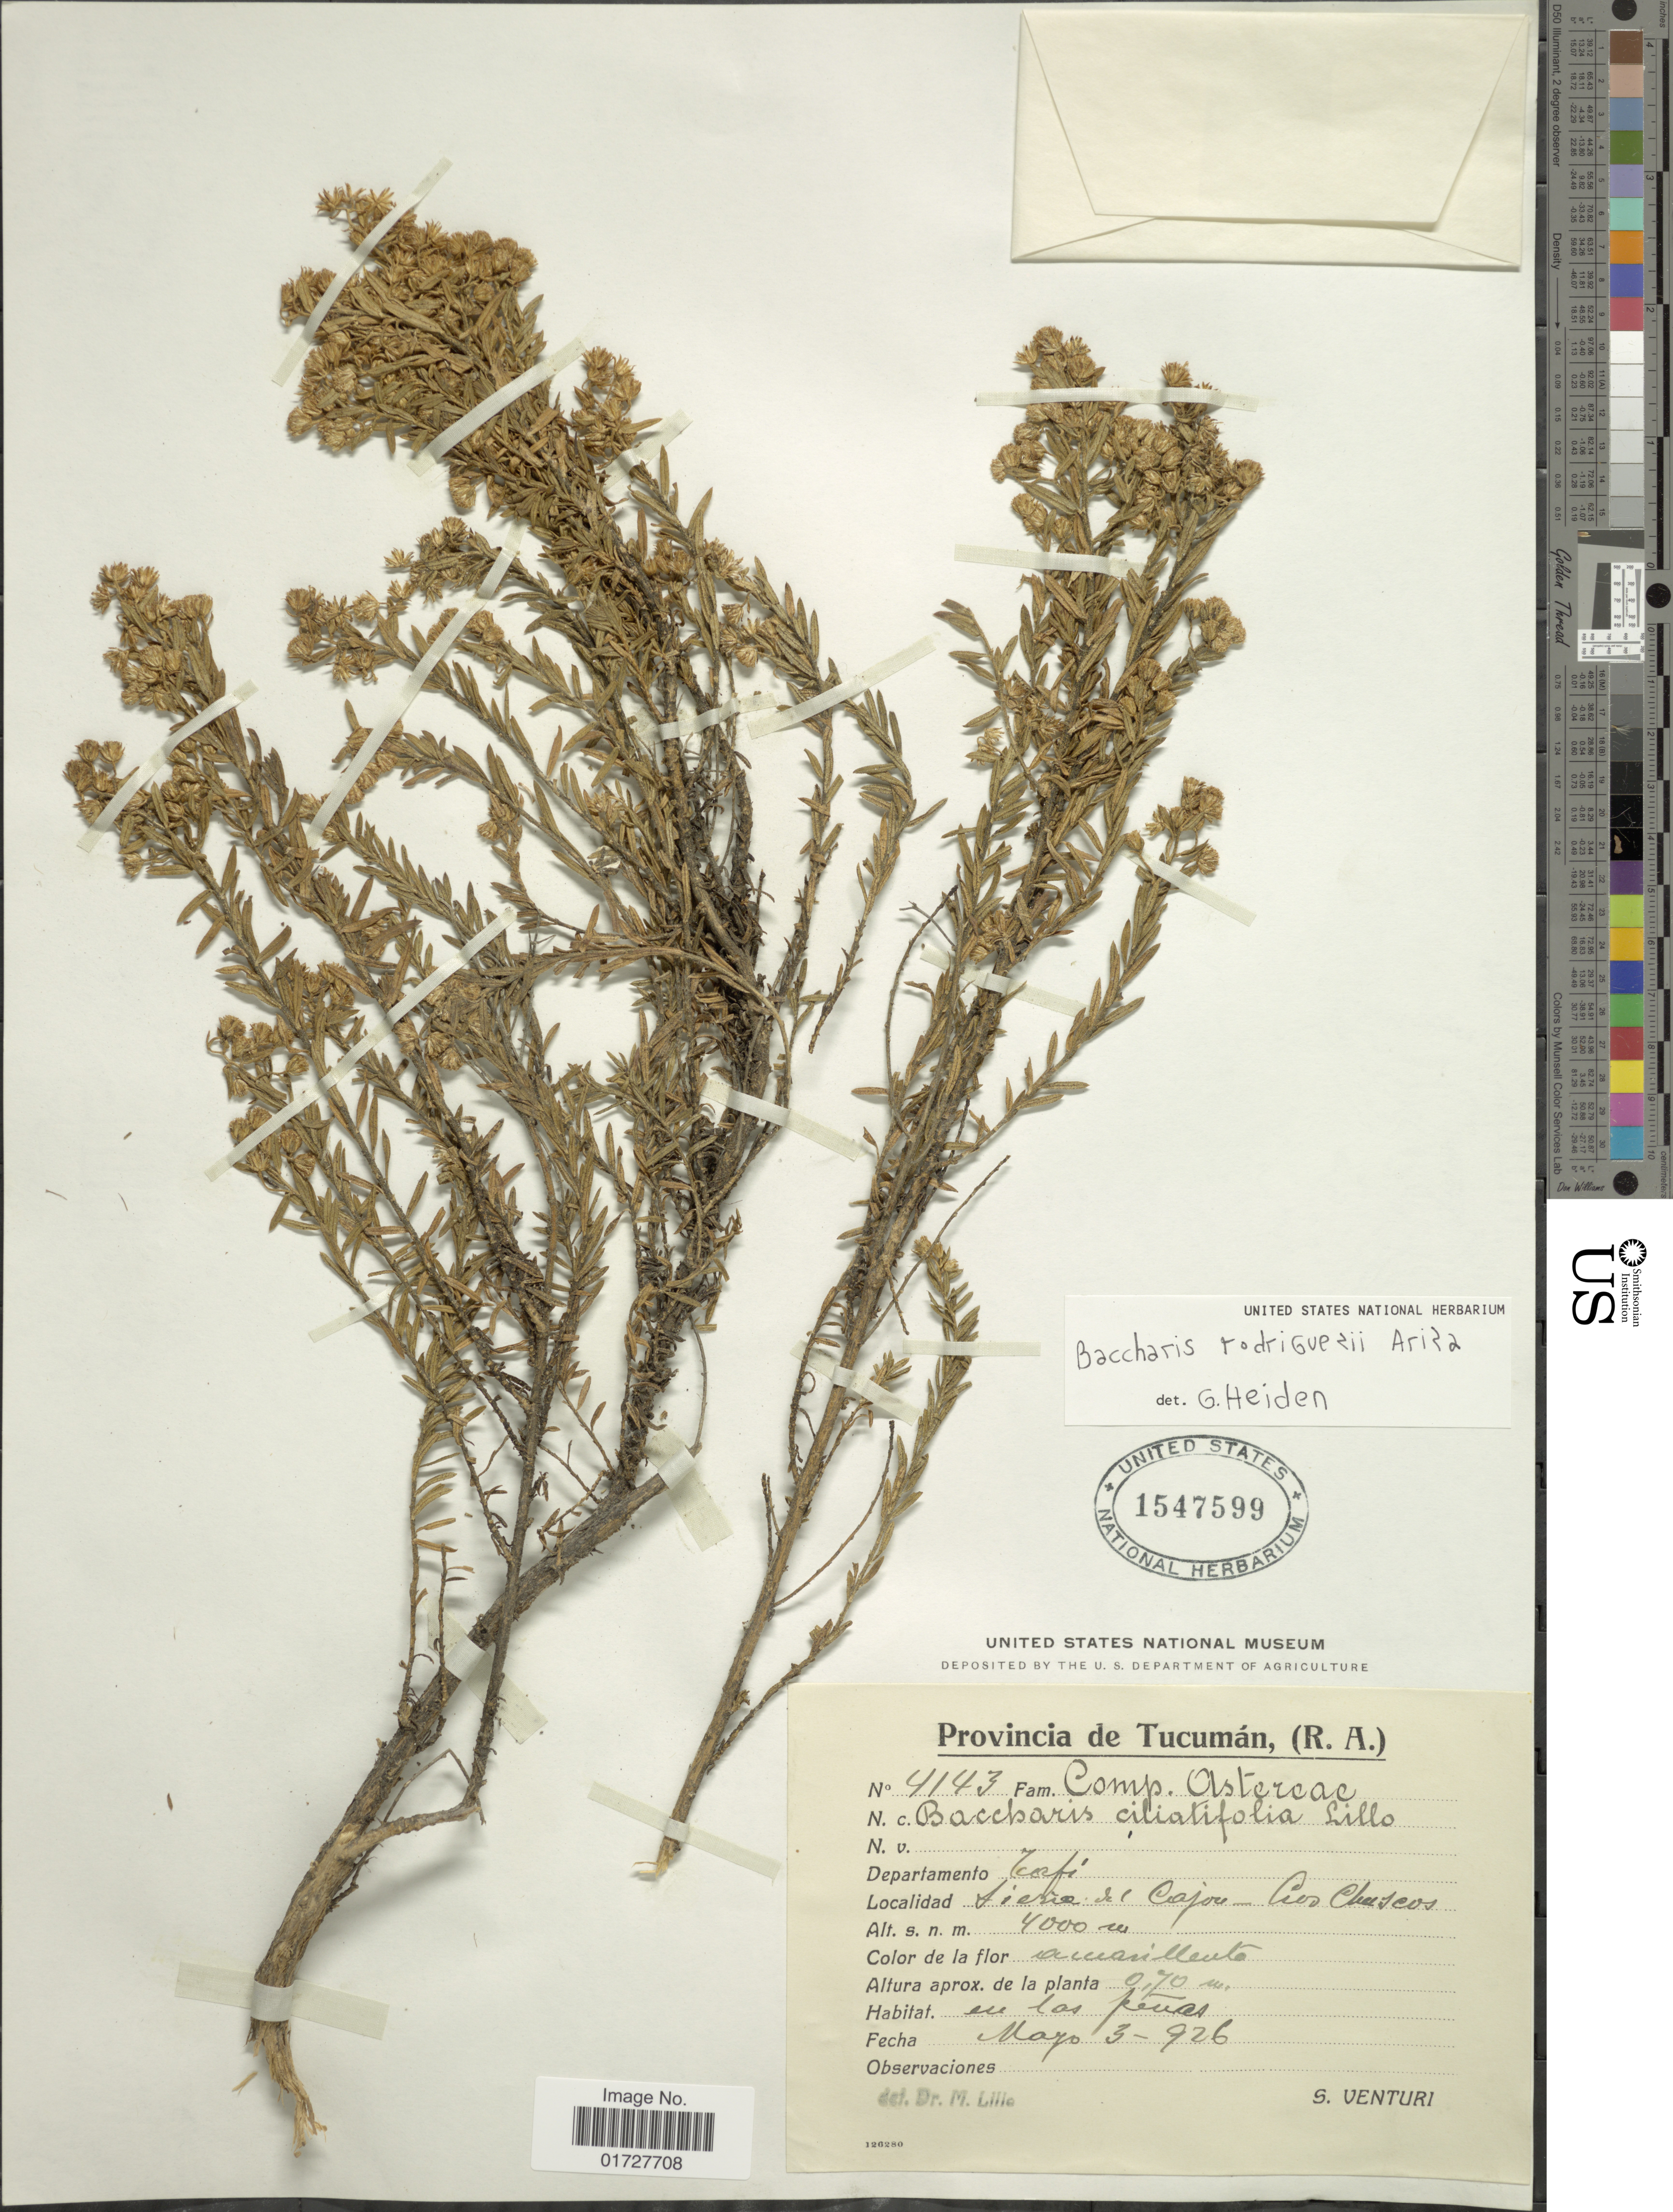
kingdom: Plantae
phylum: Tracheophyta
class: Magnoliopsida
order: Asterales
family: Asteraceae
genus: Baccharis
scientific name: Baccharis rodriguezii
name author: Ariza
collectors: S. Venturi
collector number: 4143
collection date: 1926-05-03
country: Argentina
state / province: Tucuman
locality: Departamento Tafi, Sierra de Cajon-Los Chascos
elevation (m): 4000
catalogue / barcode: US 1547599